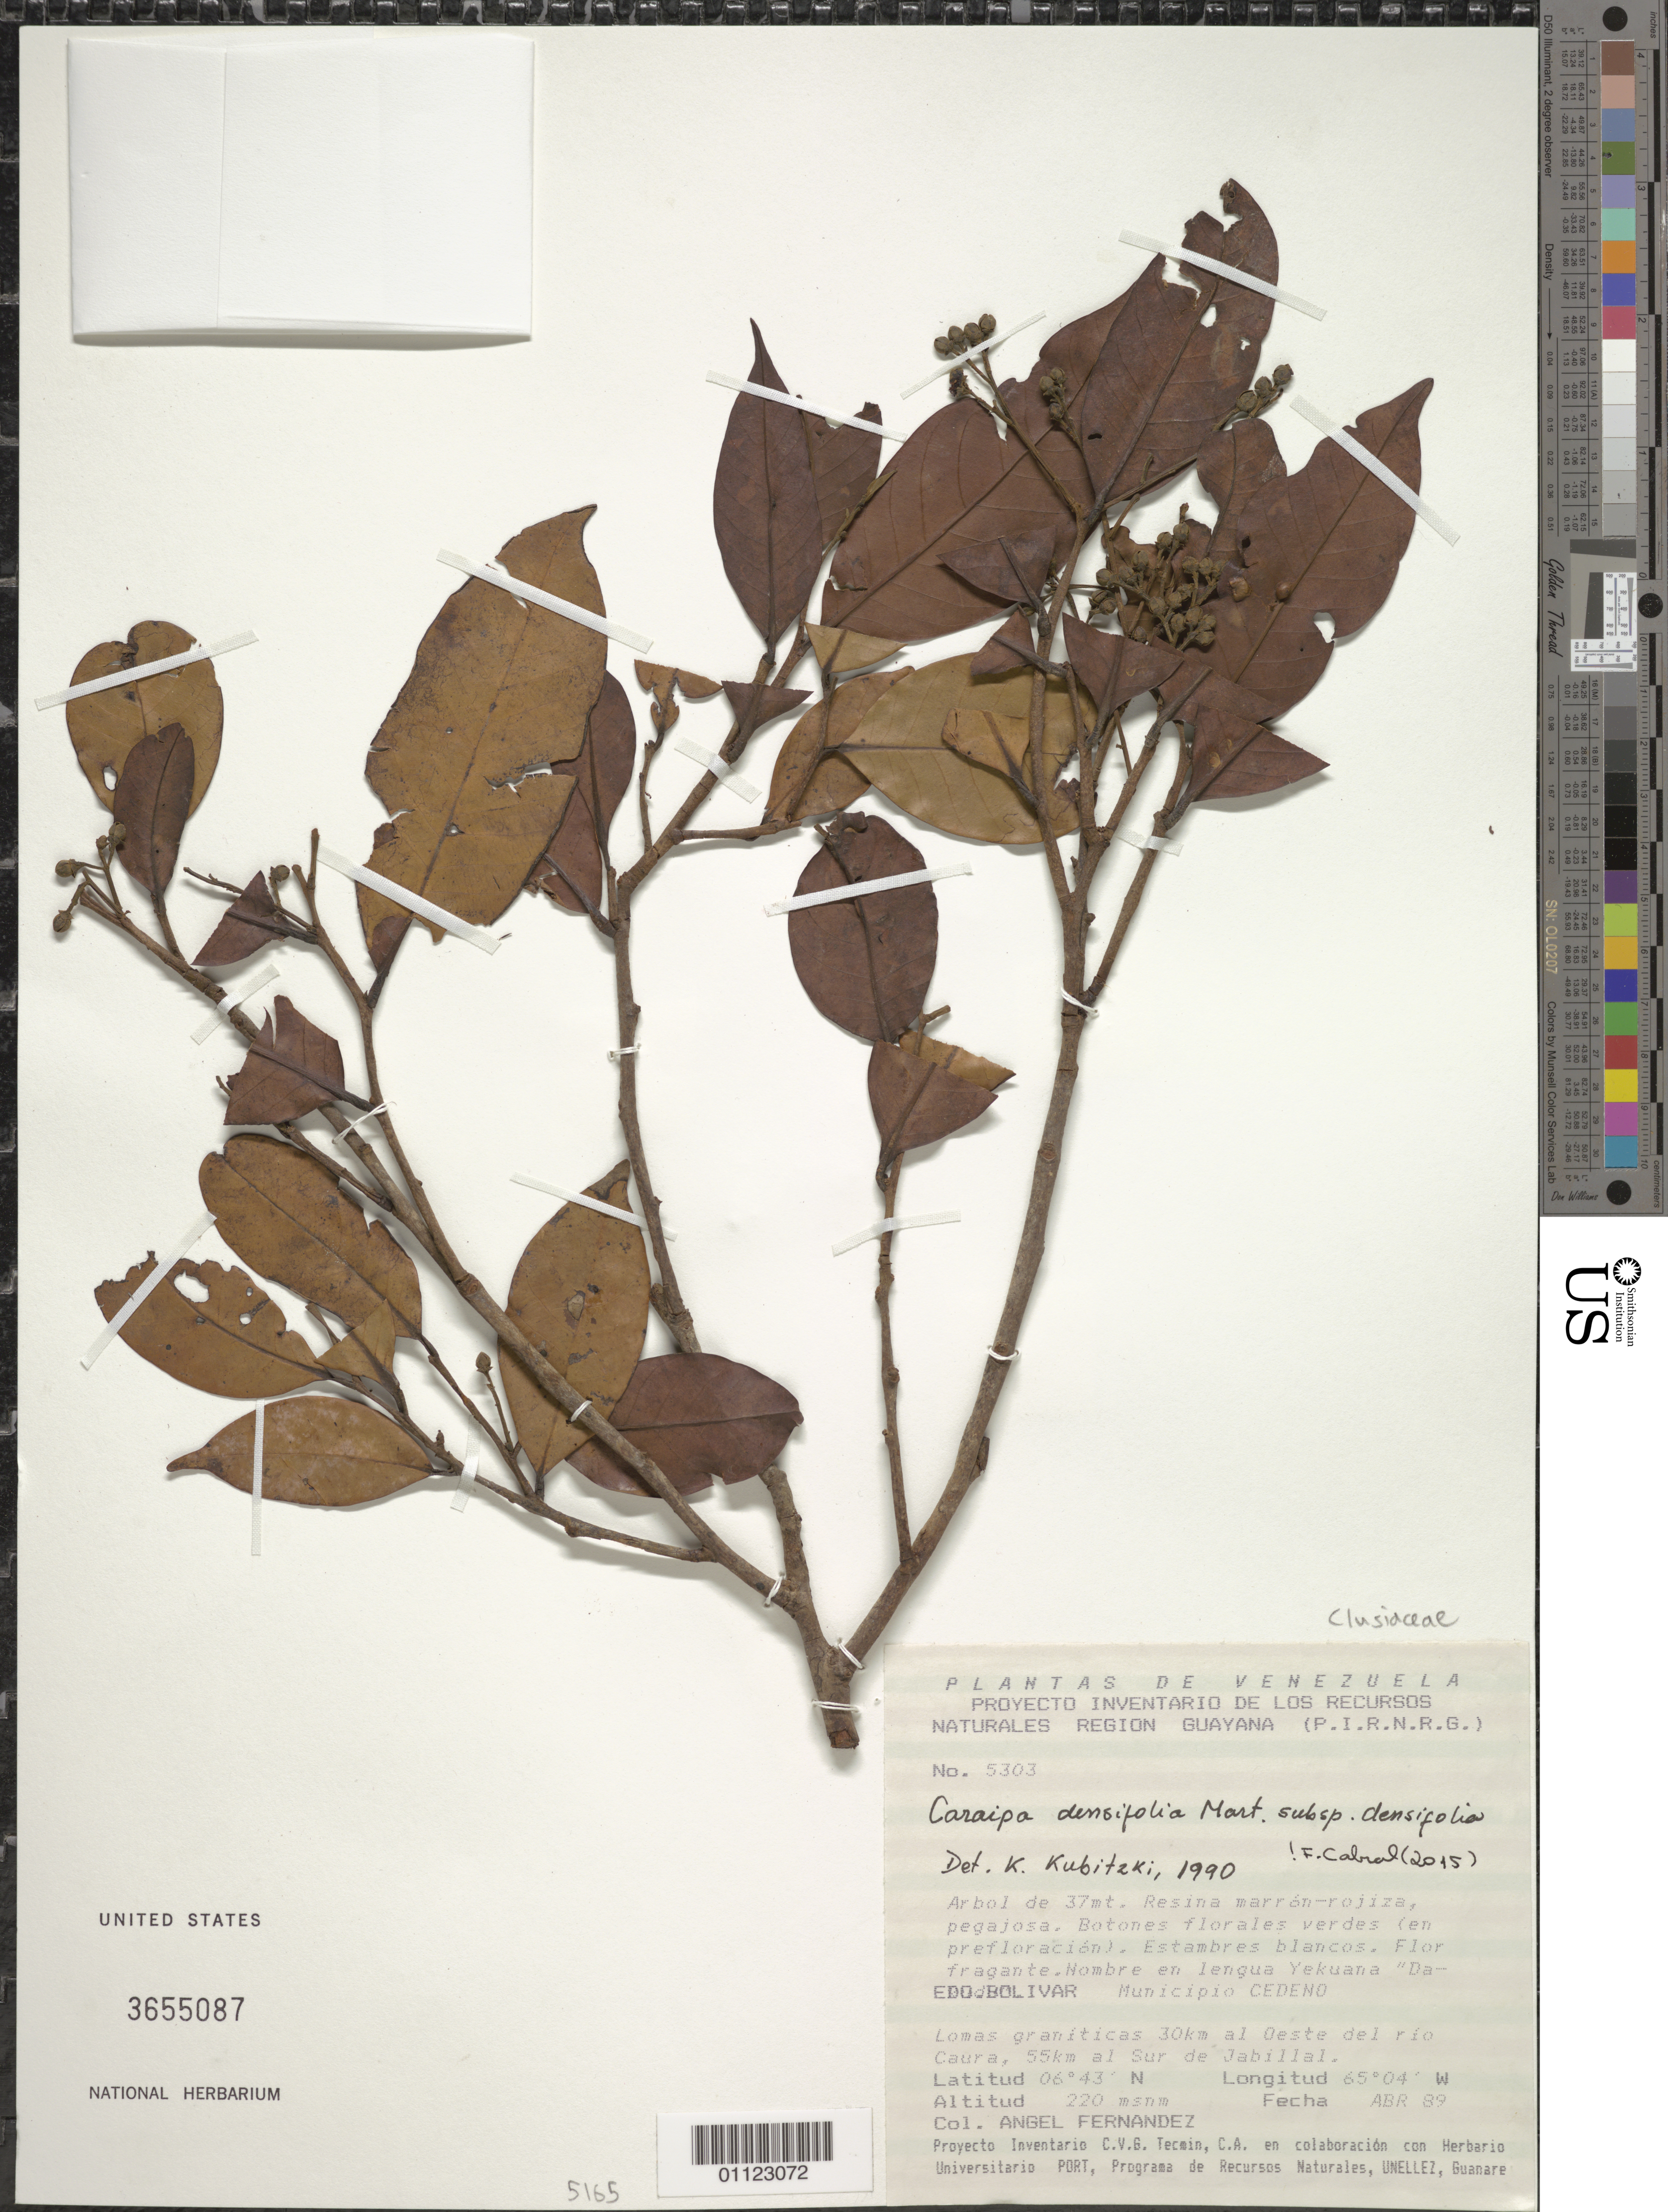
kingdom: Plantae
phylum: Tracheophyta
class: Magnoliopsida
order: Malpighiales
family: Calophyllaceae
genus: Caraipa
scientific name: Caraipa densifolia subsp. densifolia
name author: Mart.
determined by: Kubitzki, Klaus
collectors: Á. Fernández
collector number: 5303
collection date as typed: Abr 89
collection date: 1989-04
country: Venezuela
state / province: Bolívar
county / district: Cedeño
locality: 30 km al Oeste del rio Caura, 55km al Sur de Jabillal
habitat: Lomas graniticas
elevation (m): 220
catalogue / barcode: US 3655087